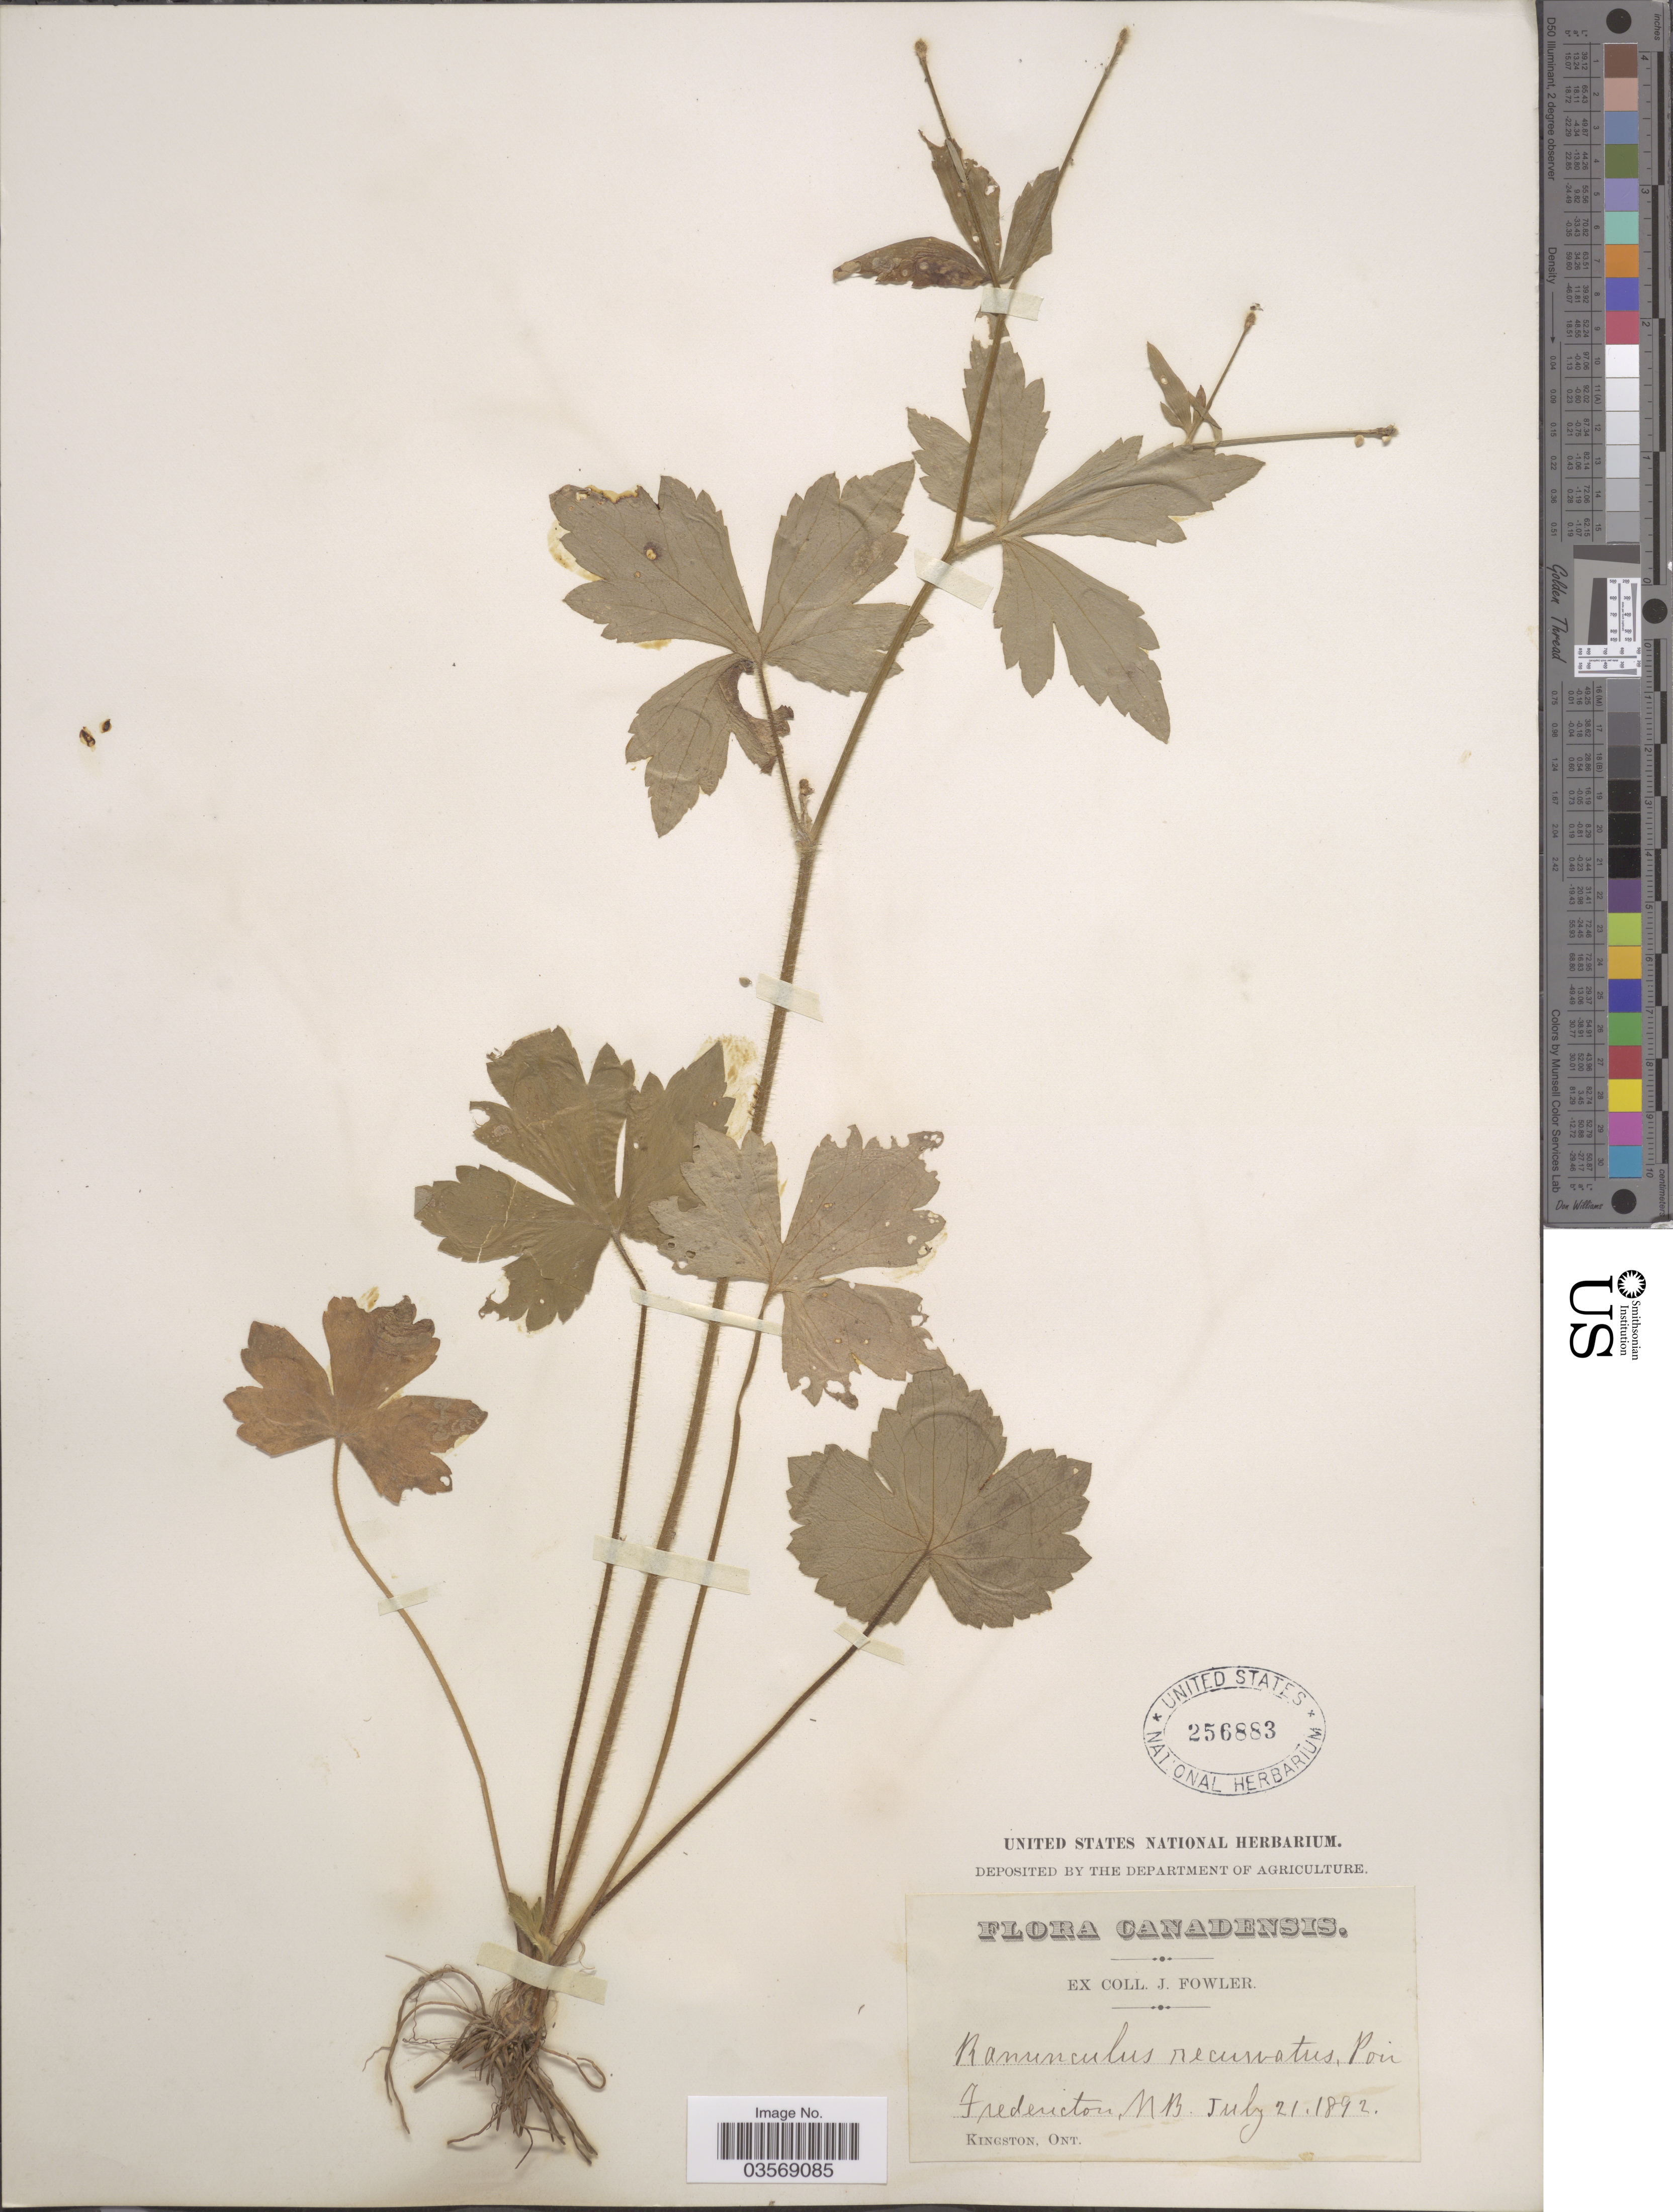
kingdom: Plantae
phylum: Tracheophyta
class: Magnoliopsida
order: Ranunculales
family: Ranunculaceae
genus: Ranunculus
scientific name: Ranunculus recurvatus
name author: Poir.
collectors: J. Fowler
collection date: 1892-07-21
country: Canada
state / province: New Brunswick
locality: Fredericton.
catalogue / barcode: US 256883